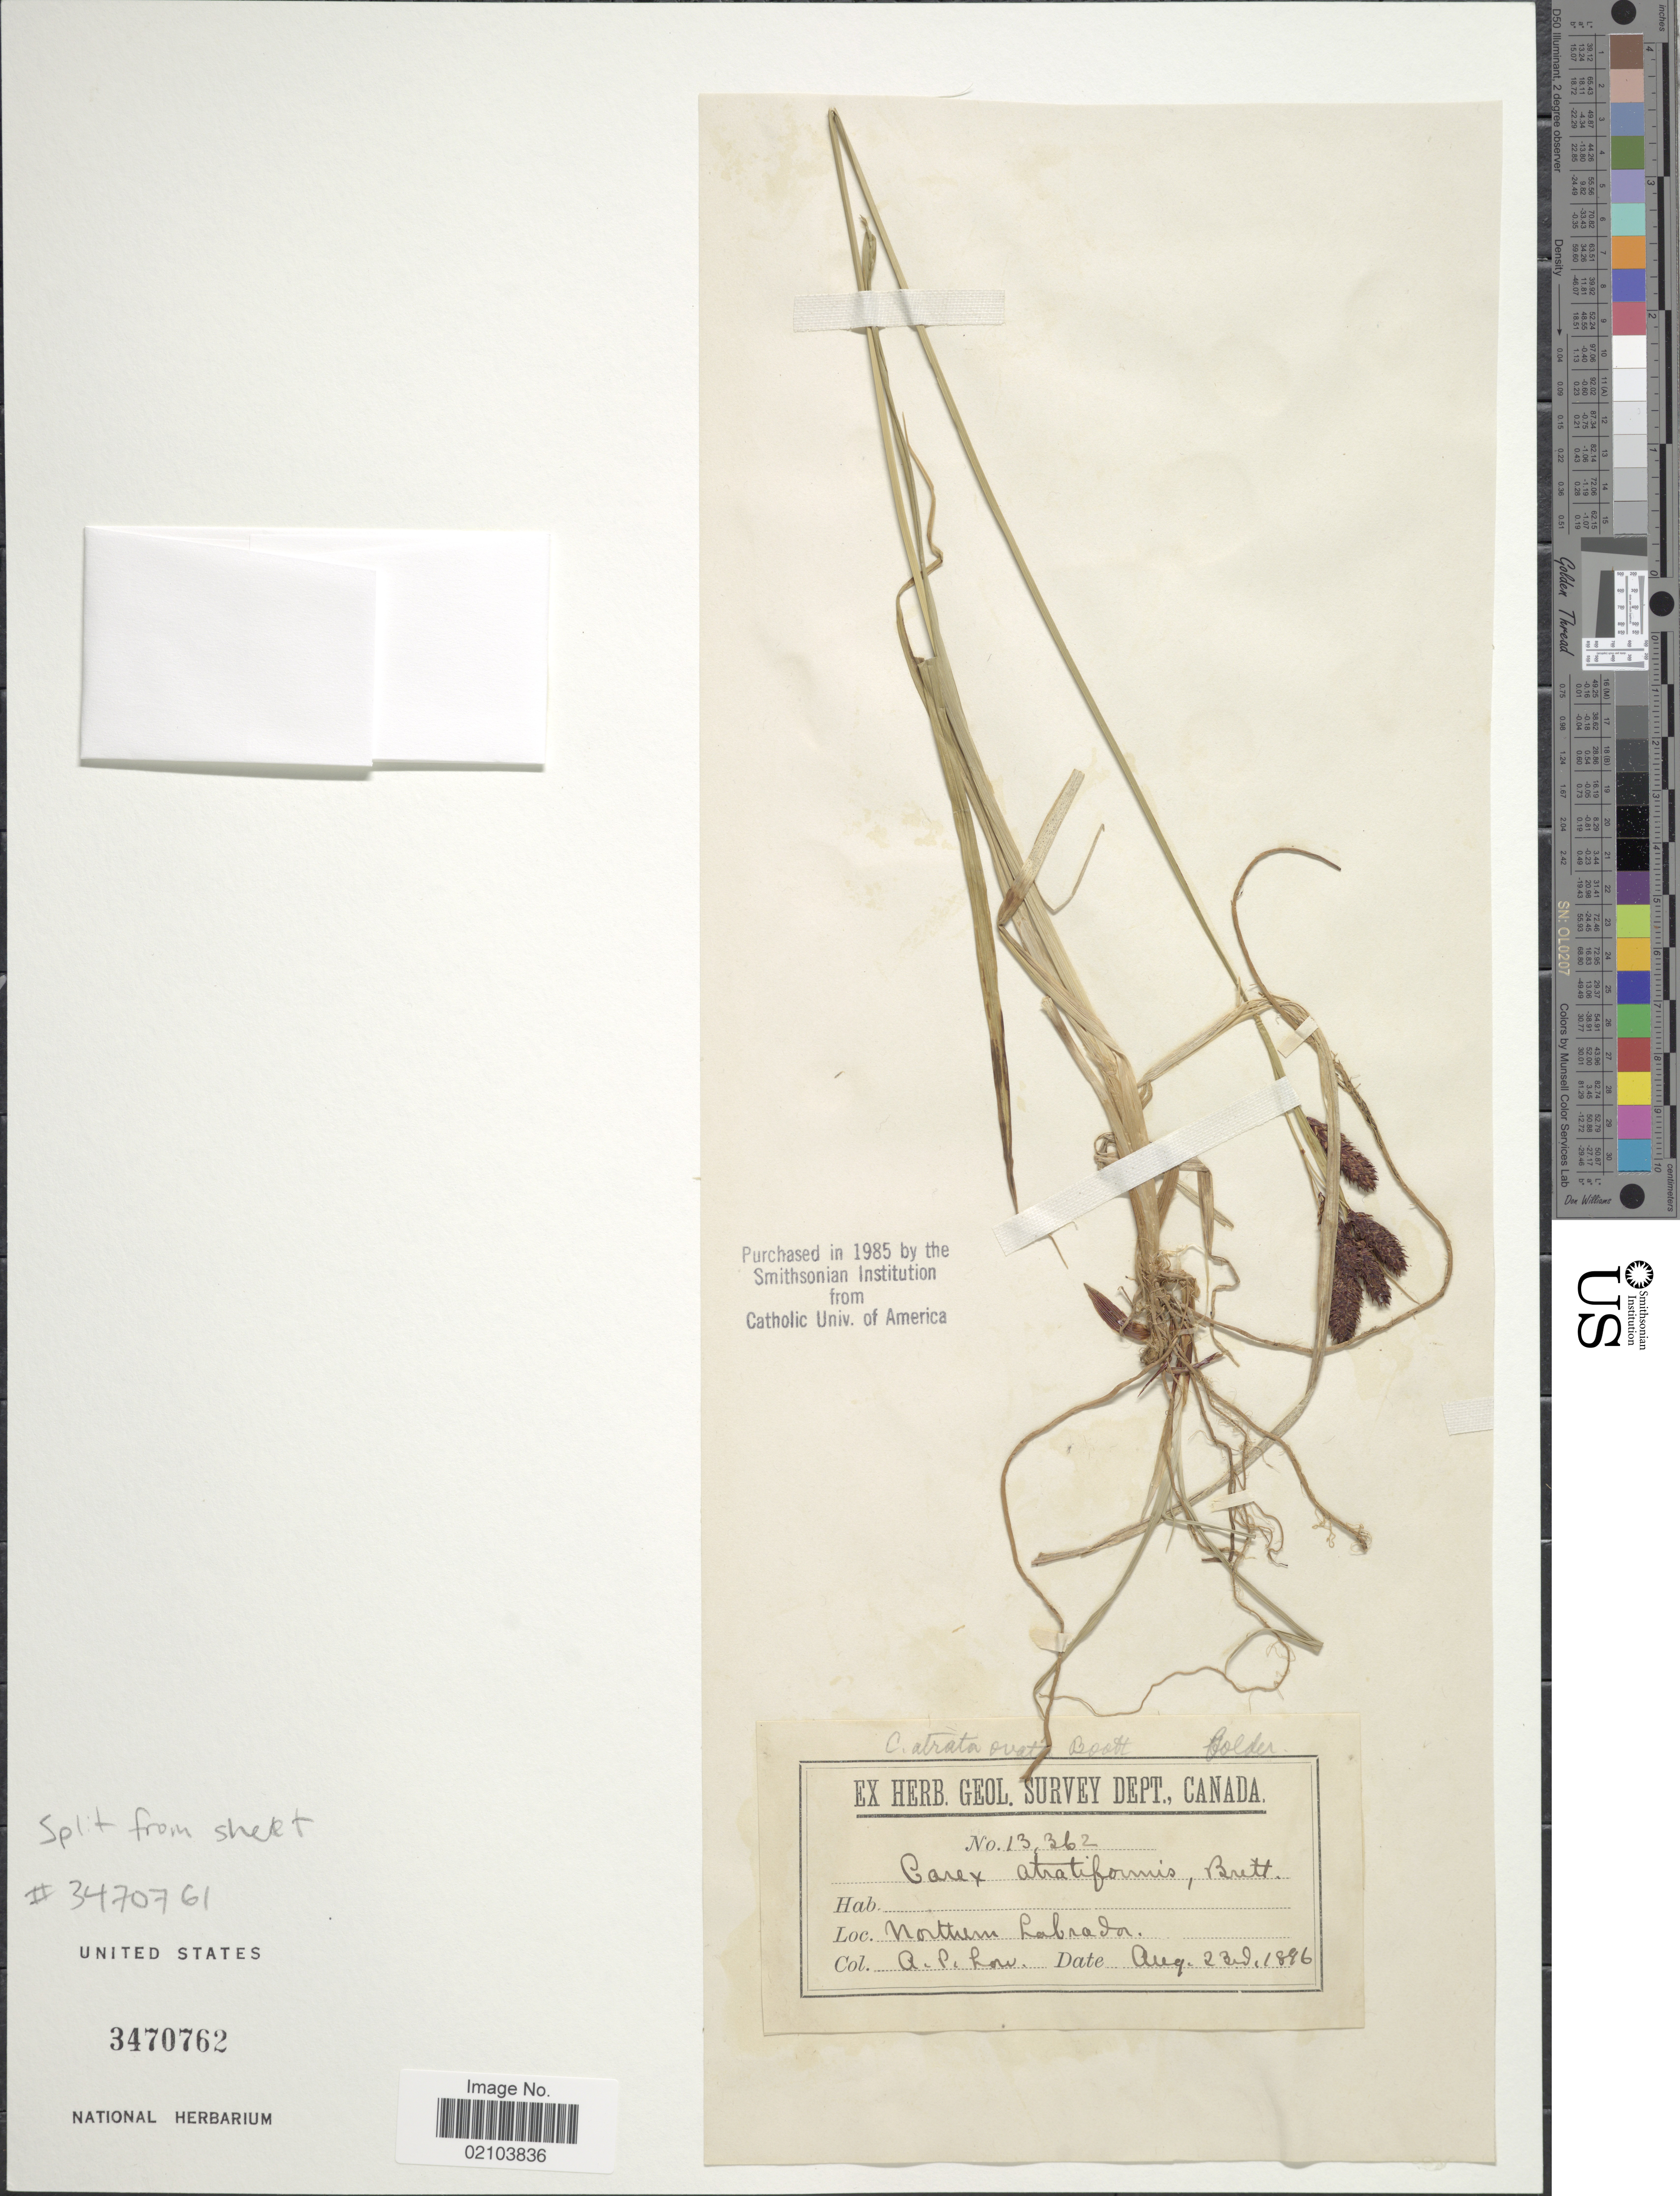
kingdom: Plantae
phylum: Tracheophyta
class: Liliopsida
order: Poales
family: Cyperaceae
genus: Carex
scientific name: Carex atratiformis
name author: Britton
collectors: A. Low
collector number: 13362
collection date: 1896-08-23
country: Canada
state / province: Newfoundland and Labrador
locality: Northern Labrador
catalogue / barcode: US 3470762